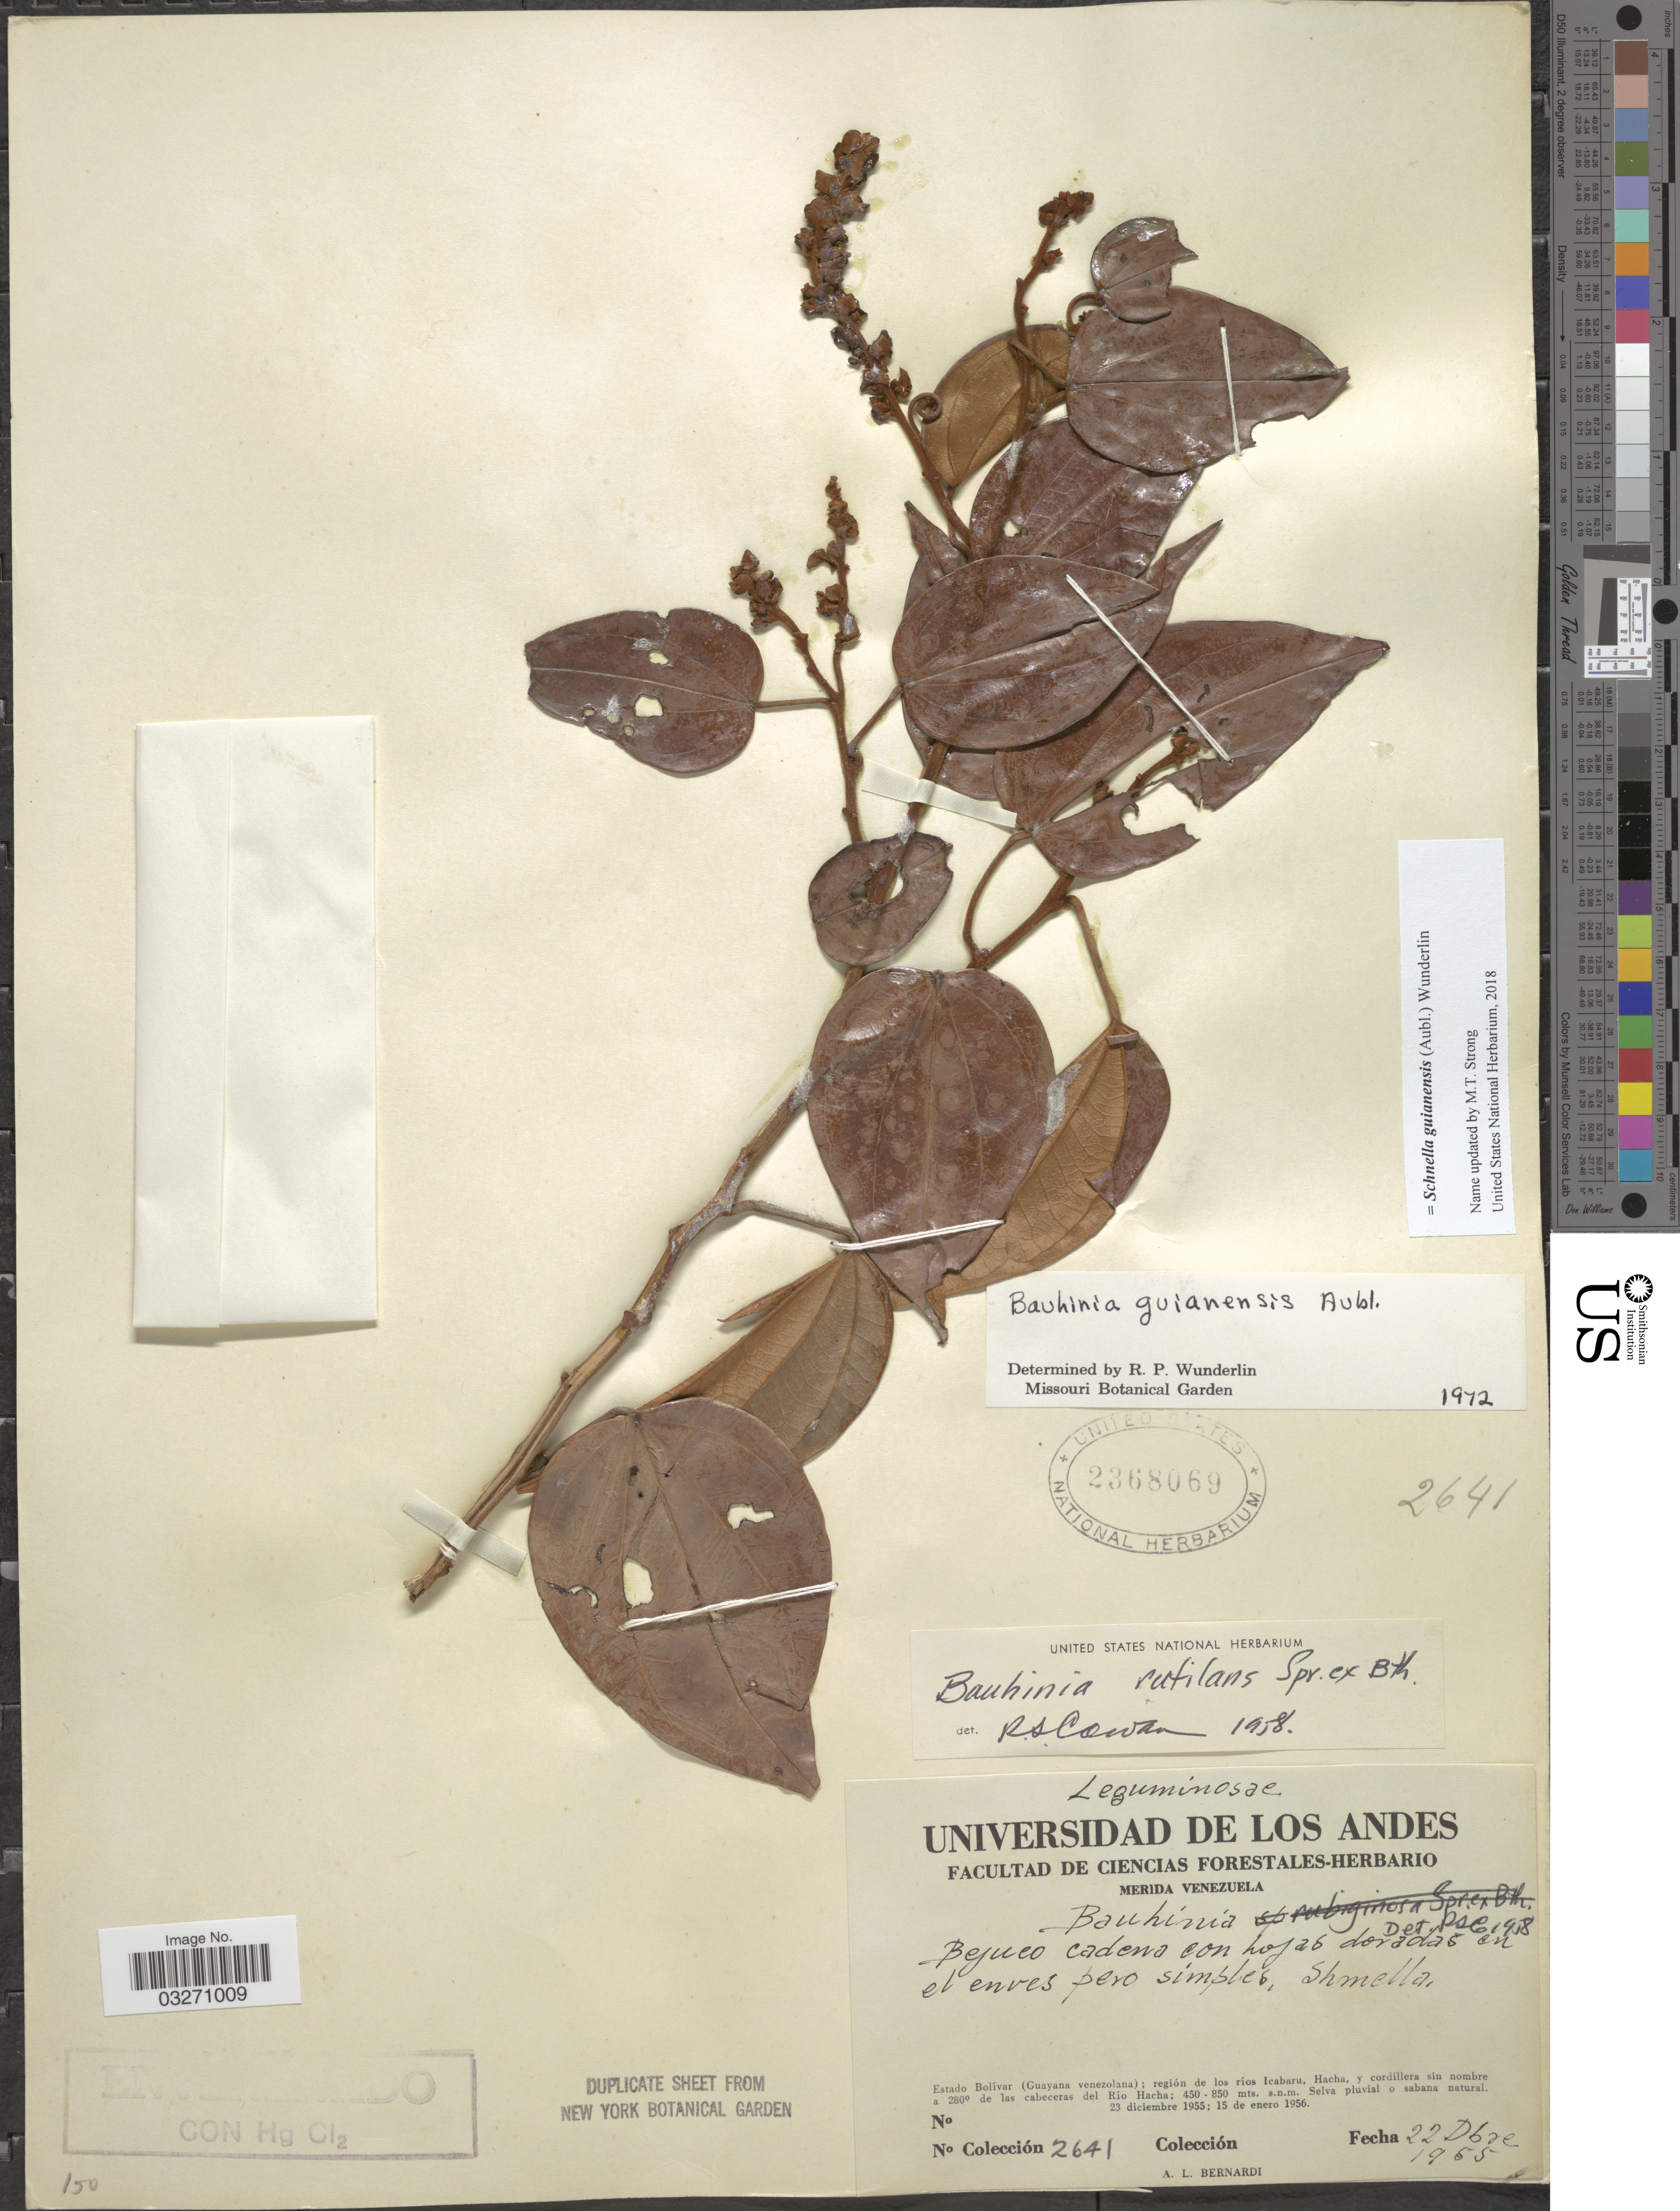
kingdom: Plantae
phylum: Tracheophyta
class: Magnoliopsida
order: Fabales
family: Fabaceae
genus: Schnella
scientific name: Schnella guianensis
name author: (Aubl.) Wunderlin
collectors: A. L. Bernardi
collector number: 2641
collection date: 1955-12-22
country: Venezuela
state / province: Bolivar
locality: (Guayana venezolana); región de los ríos Icabaru, Hacha, y cordillera sin nombre a 280° de las cabeceras del Río Hacha.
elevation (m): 450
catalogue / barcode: US 2368069